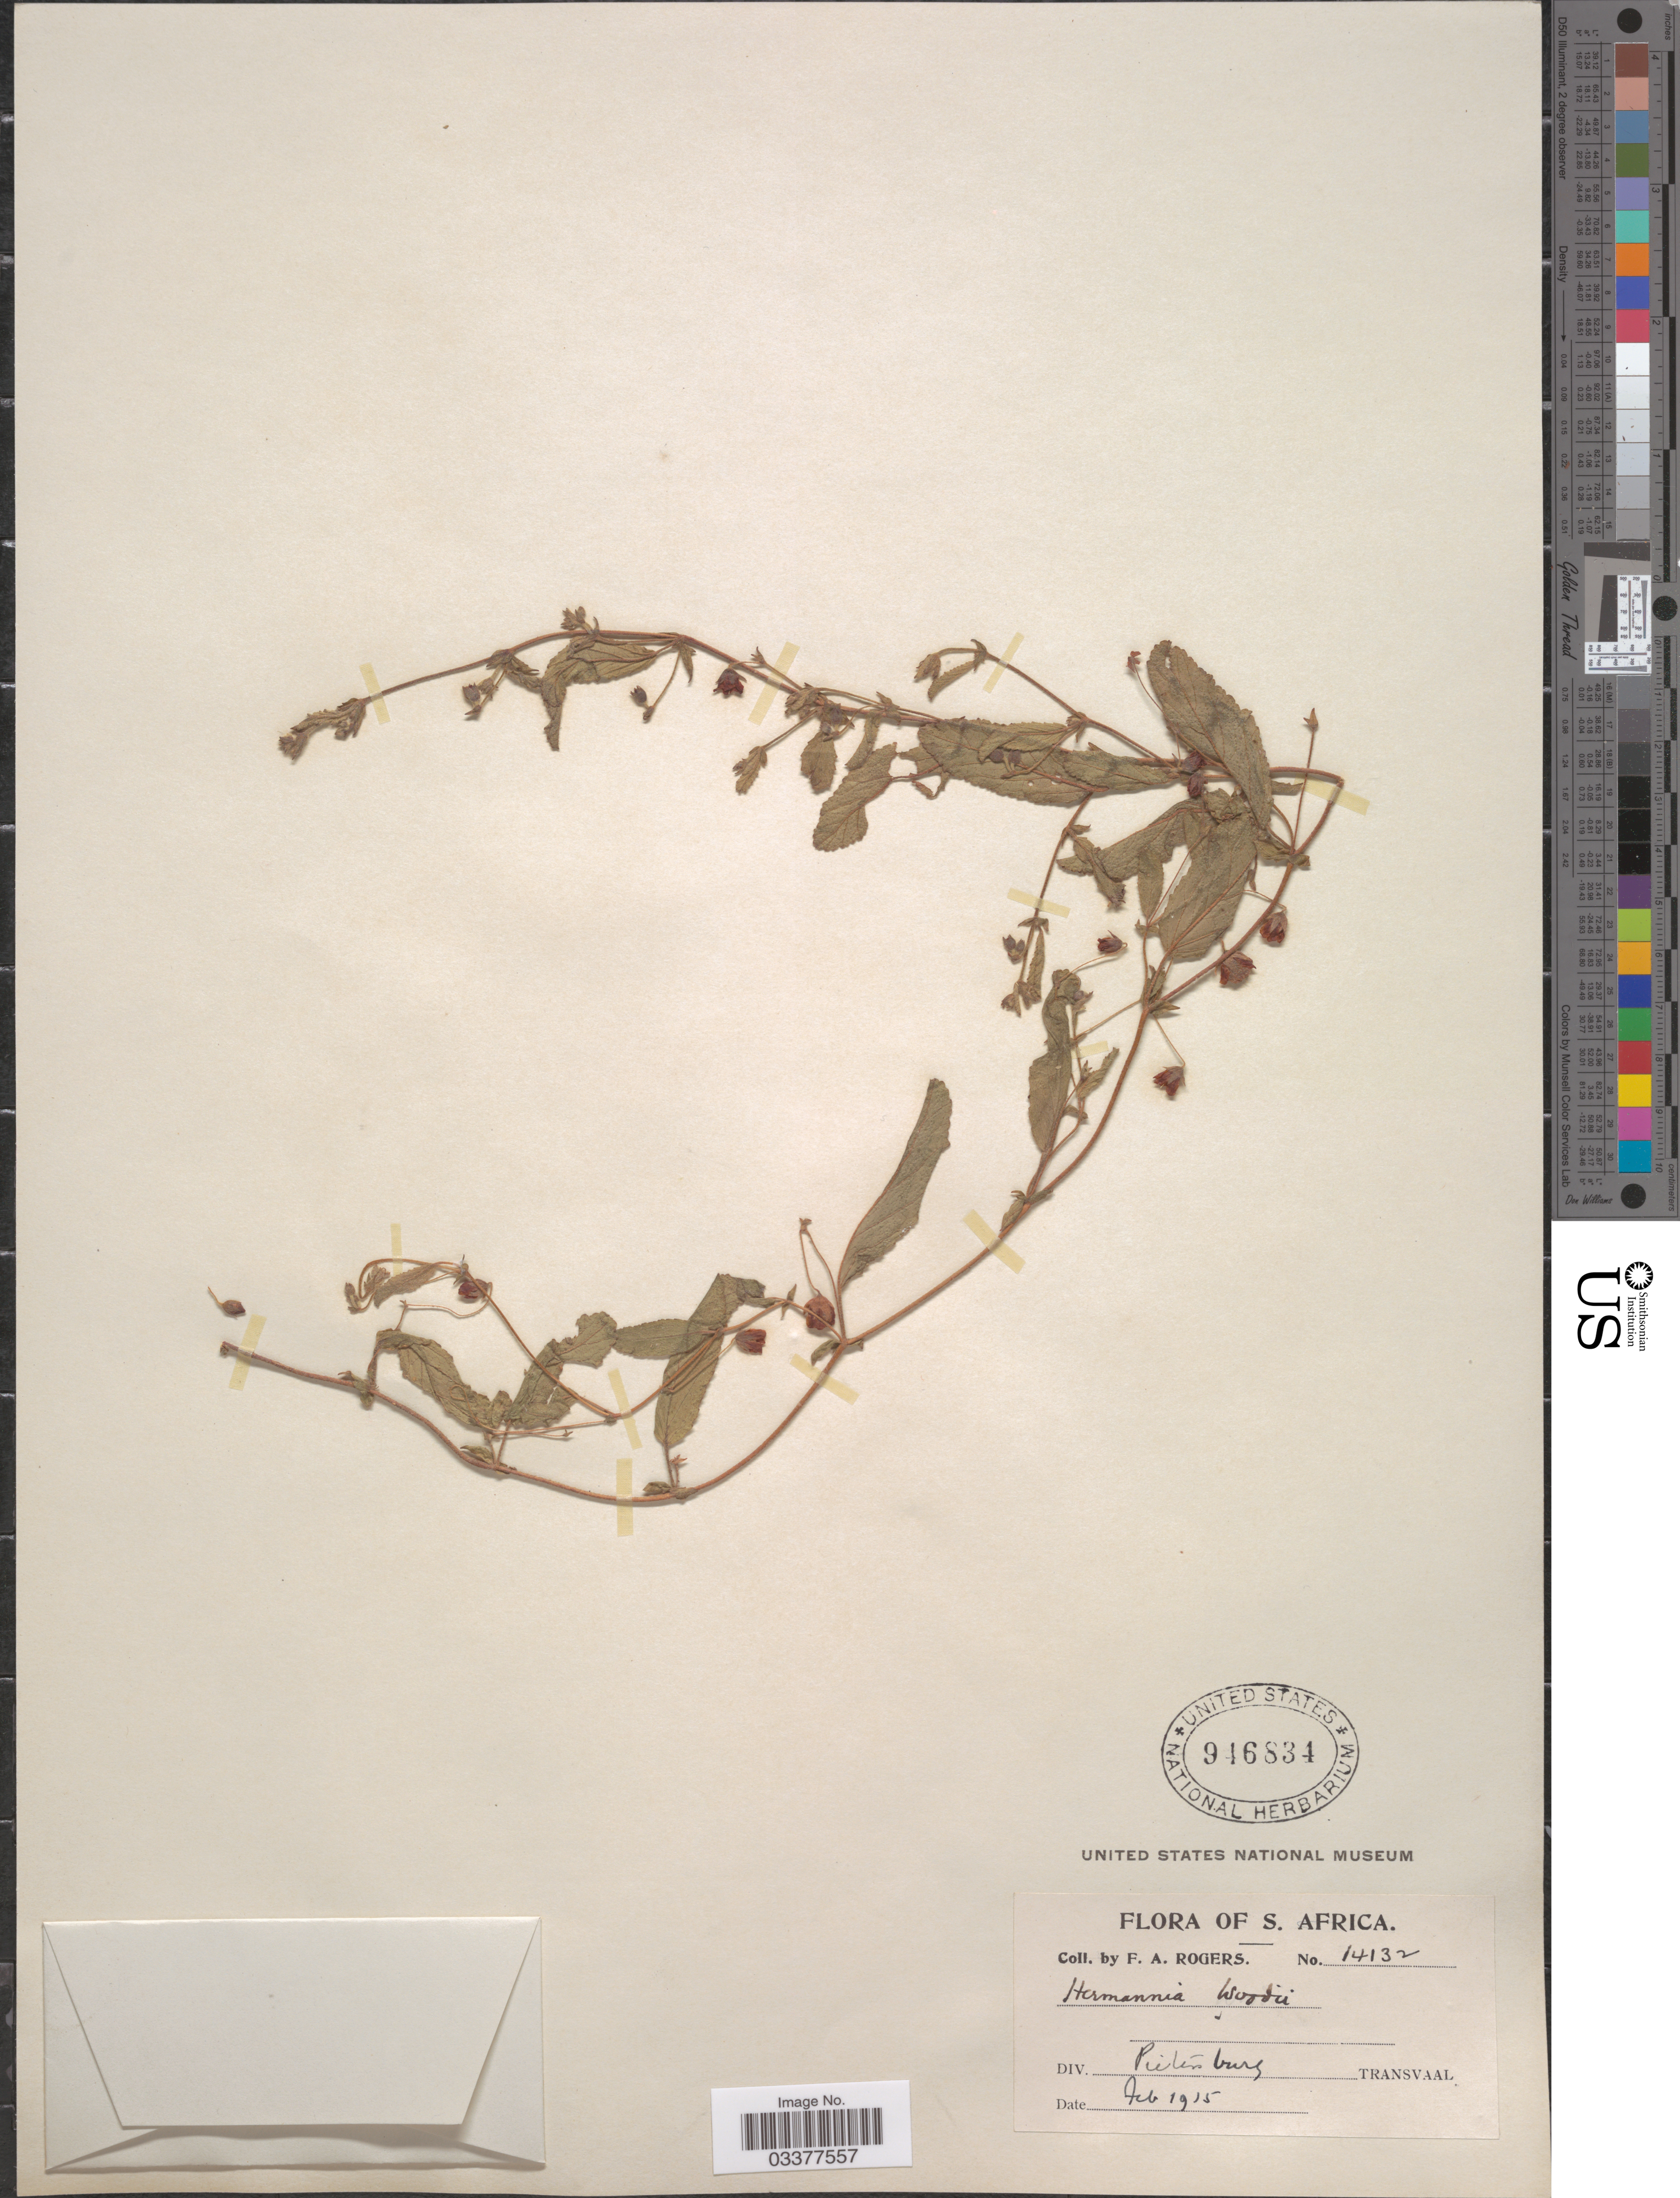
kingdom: Plantae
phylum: Tracheophyta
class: Magnoliopsida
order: Malvales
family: Malvaceae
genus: Hermannia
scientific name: Hermannia woodii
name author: Schinz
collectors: F. A. Rogers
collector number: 14132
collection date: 1915-02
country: South Africa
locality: S. Africa. Div. Pietersburg. Transvaal.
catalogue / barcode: US 946834